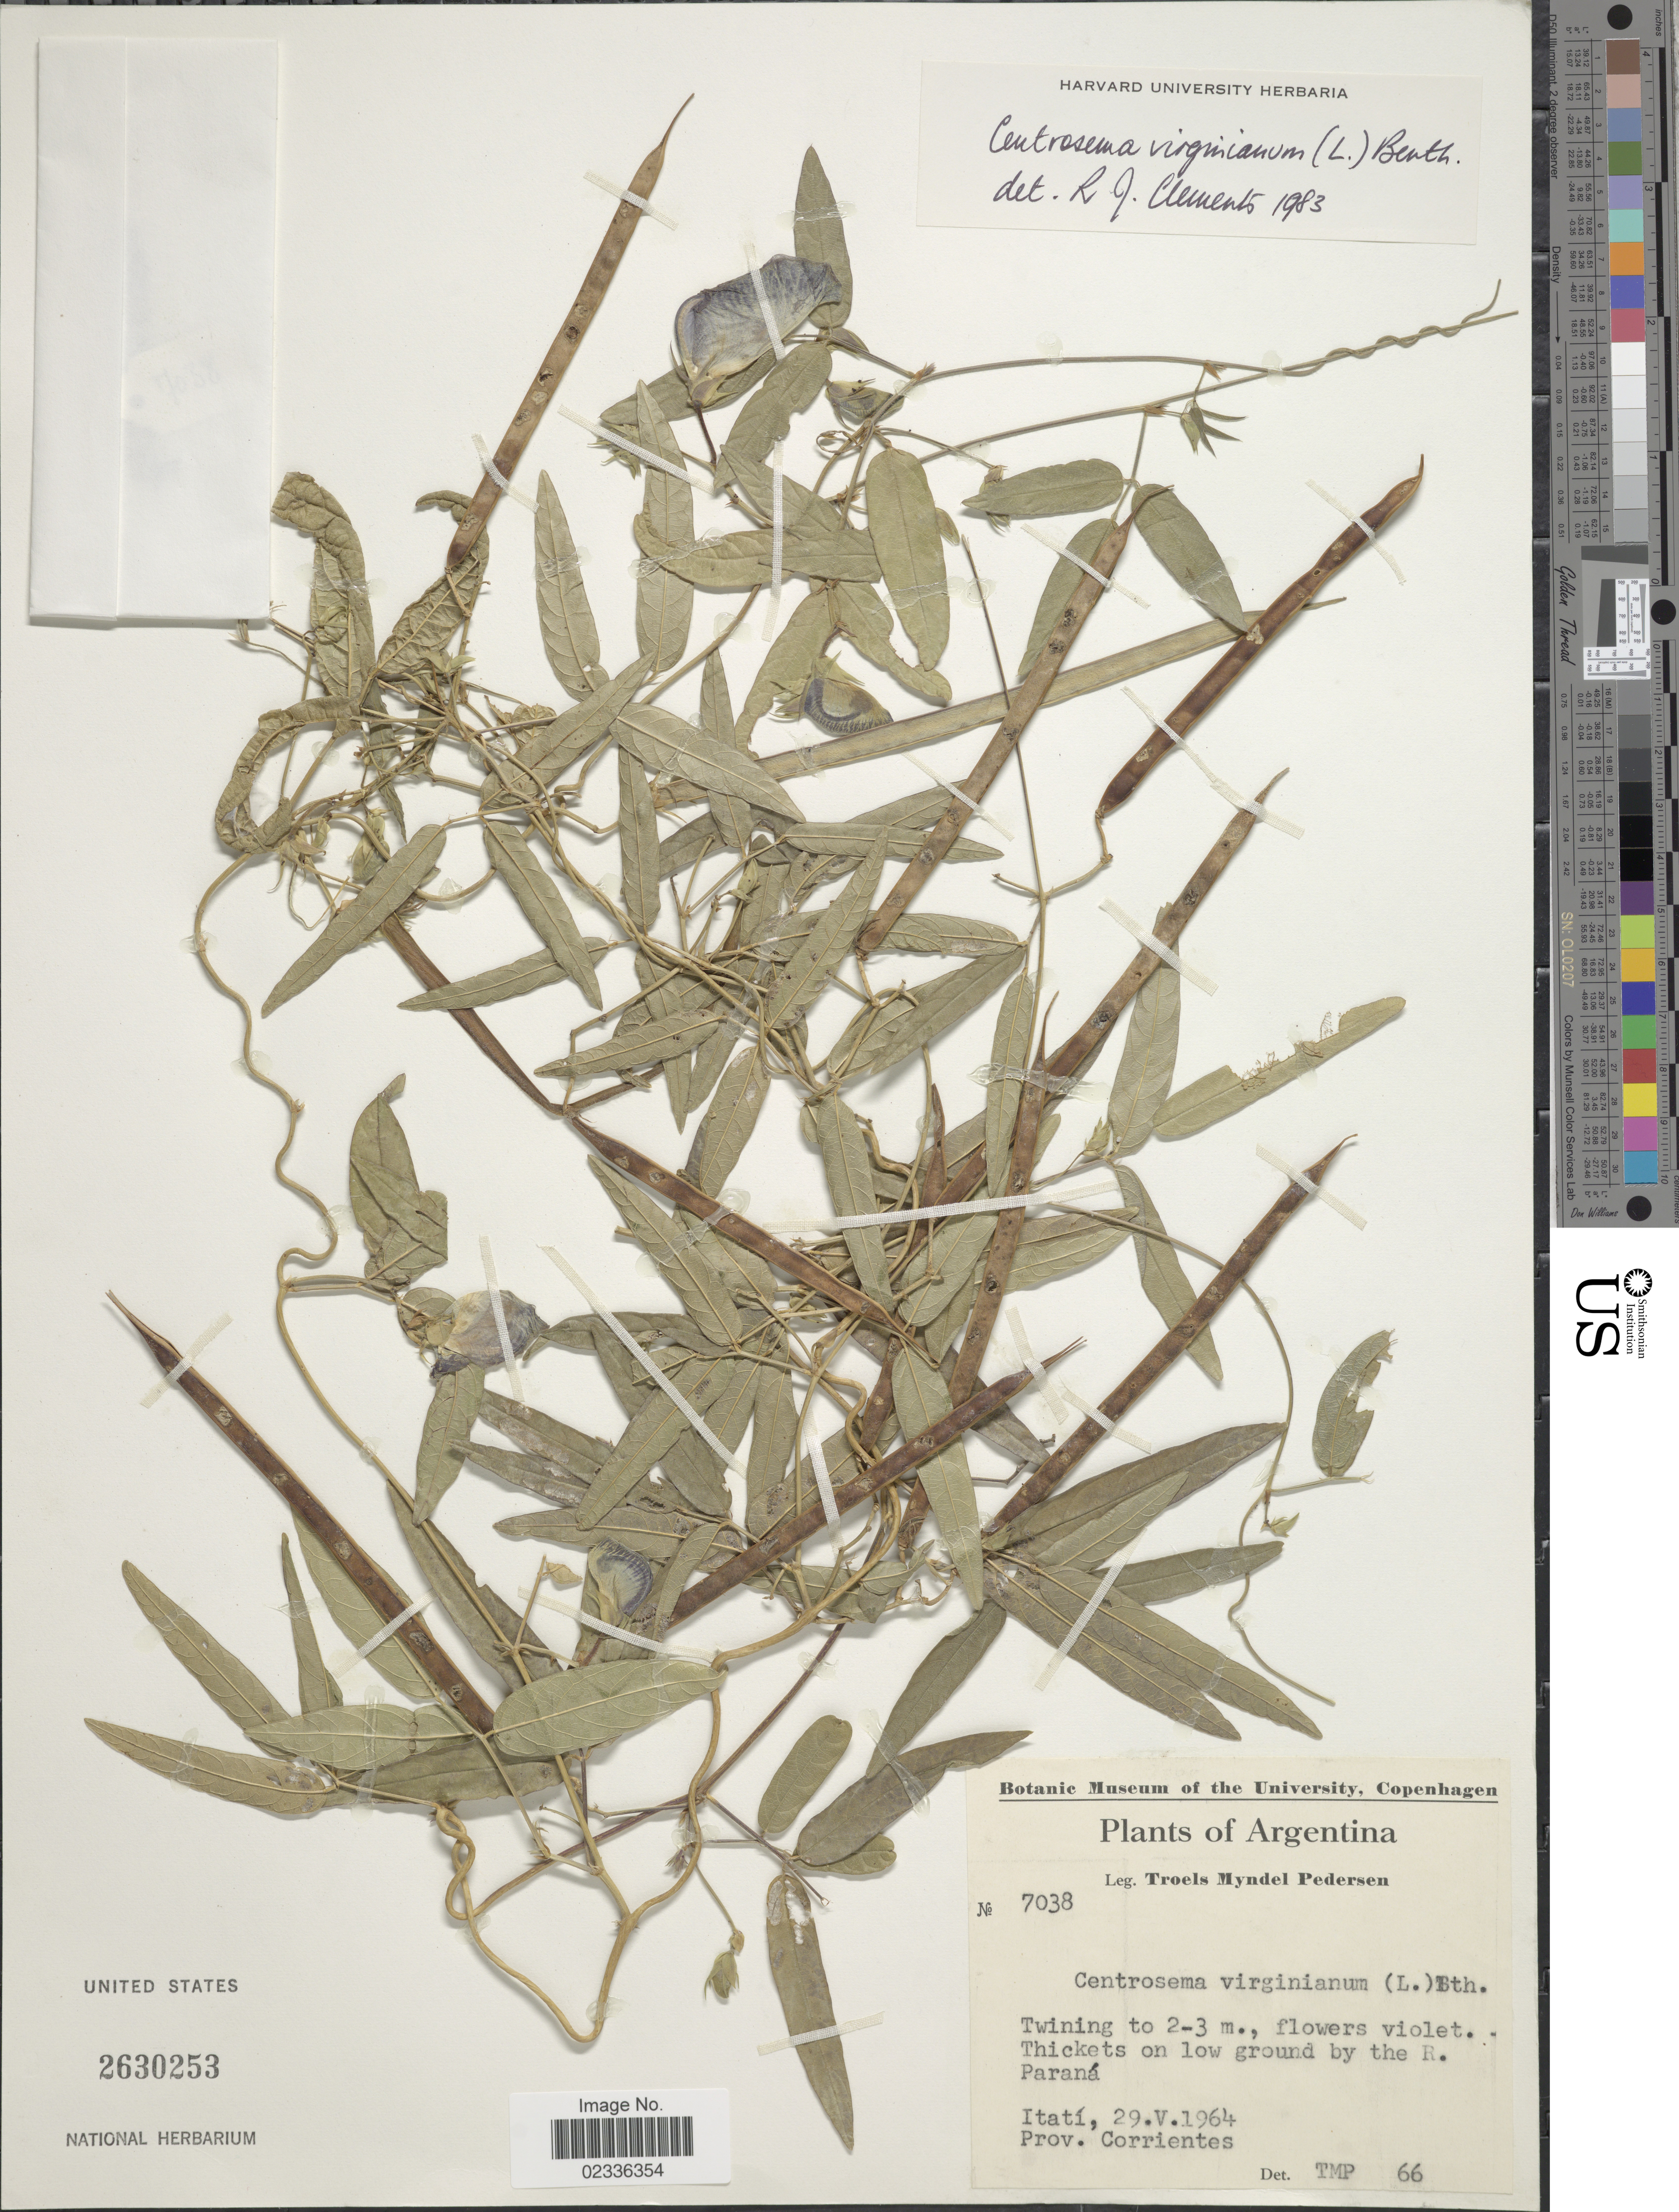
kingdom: Plantae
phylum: Tracheophyta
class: Magnoliopsida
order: Fabales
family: Fabaceae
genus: Centrosema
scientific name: Centrosema virginianum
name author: (L.) Benth.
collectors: T. Pederson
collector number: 7038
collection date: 1964-05-29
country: Argentina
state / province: Corrientes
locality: Thickets on low ground by the R. Parana, Itati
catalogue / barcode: US 2630253